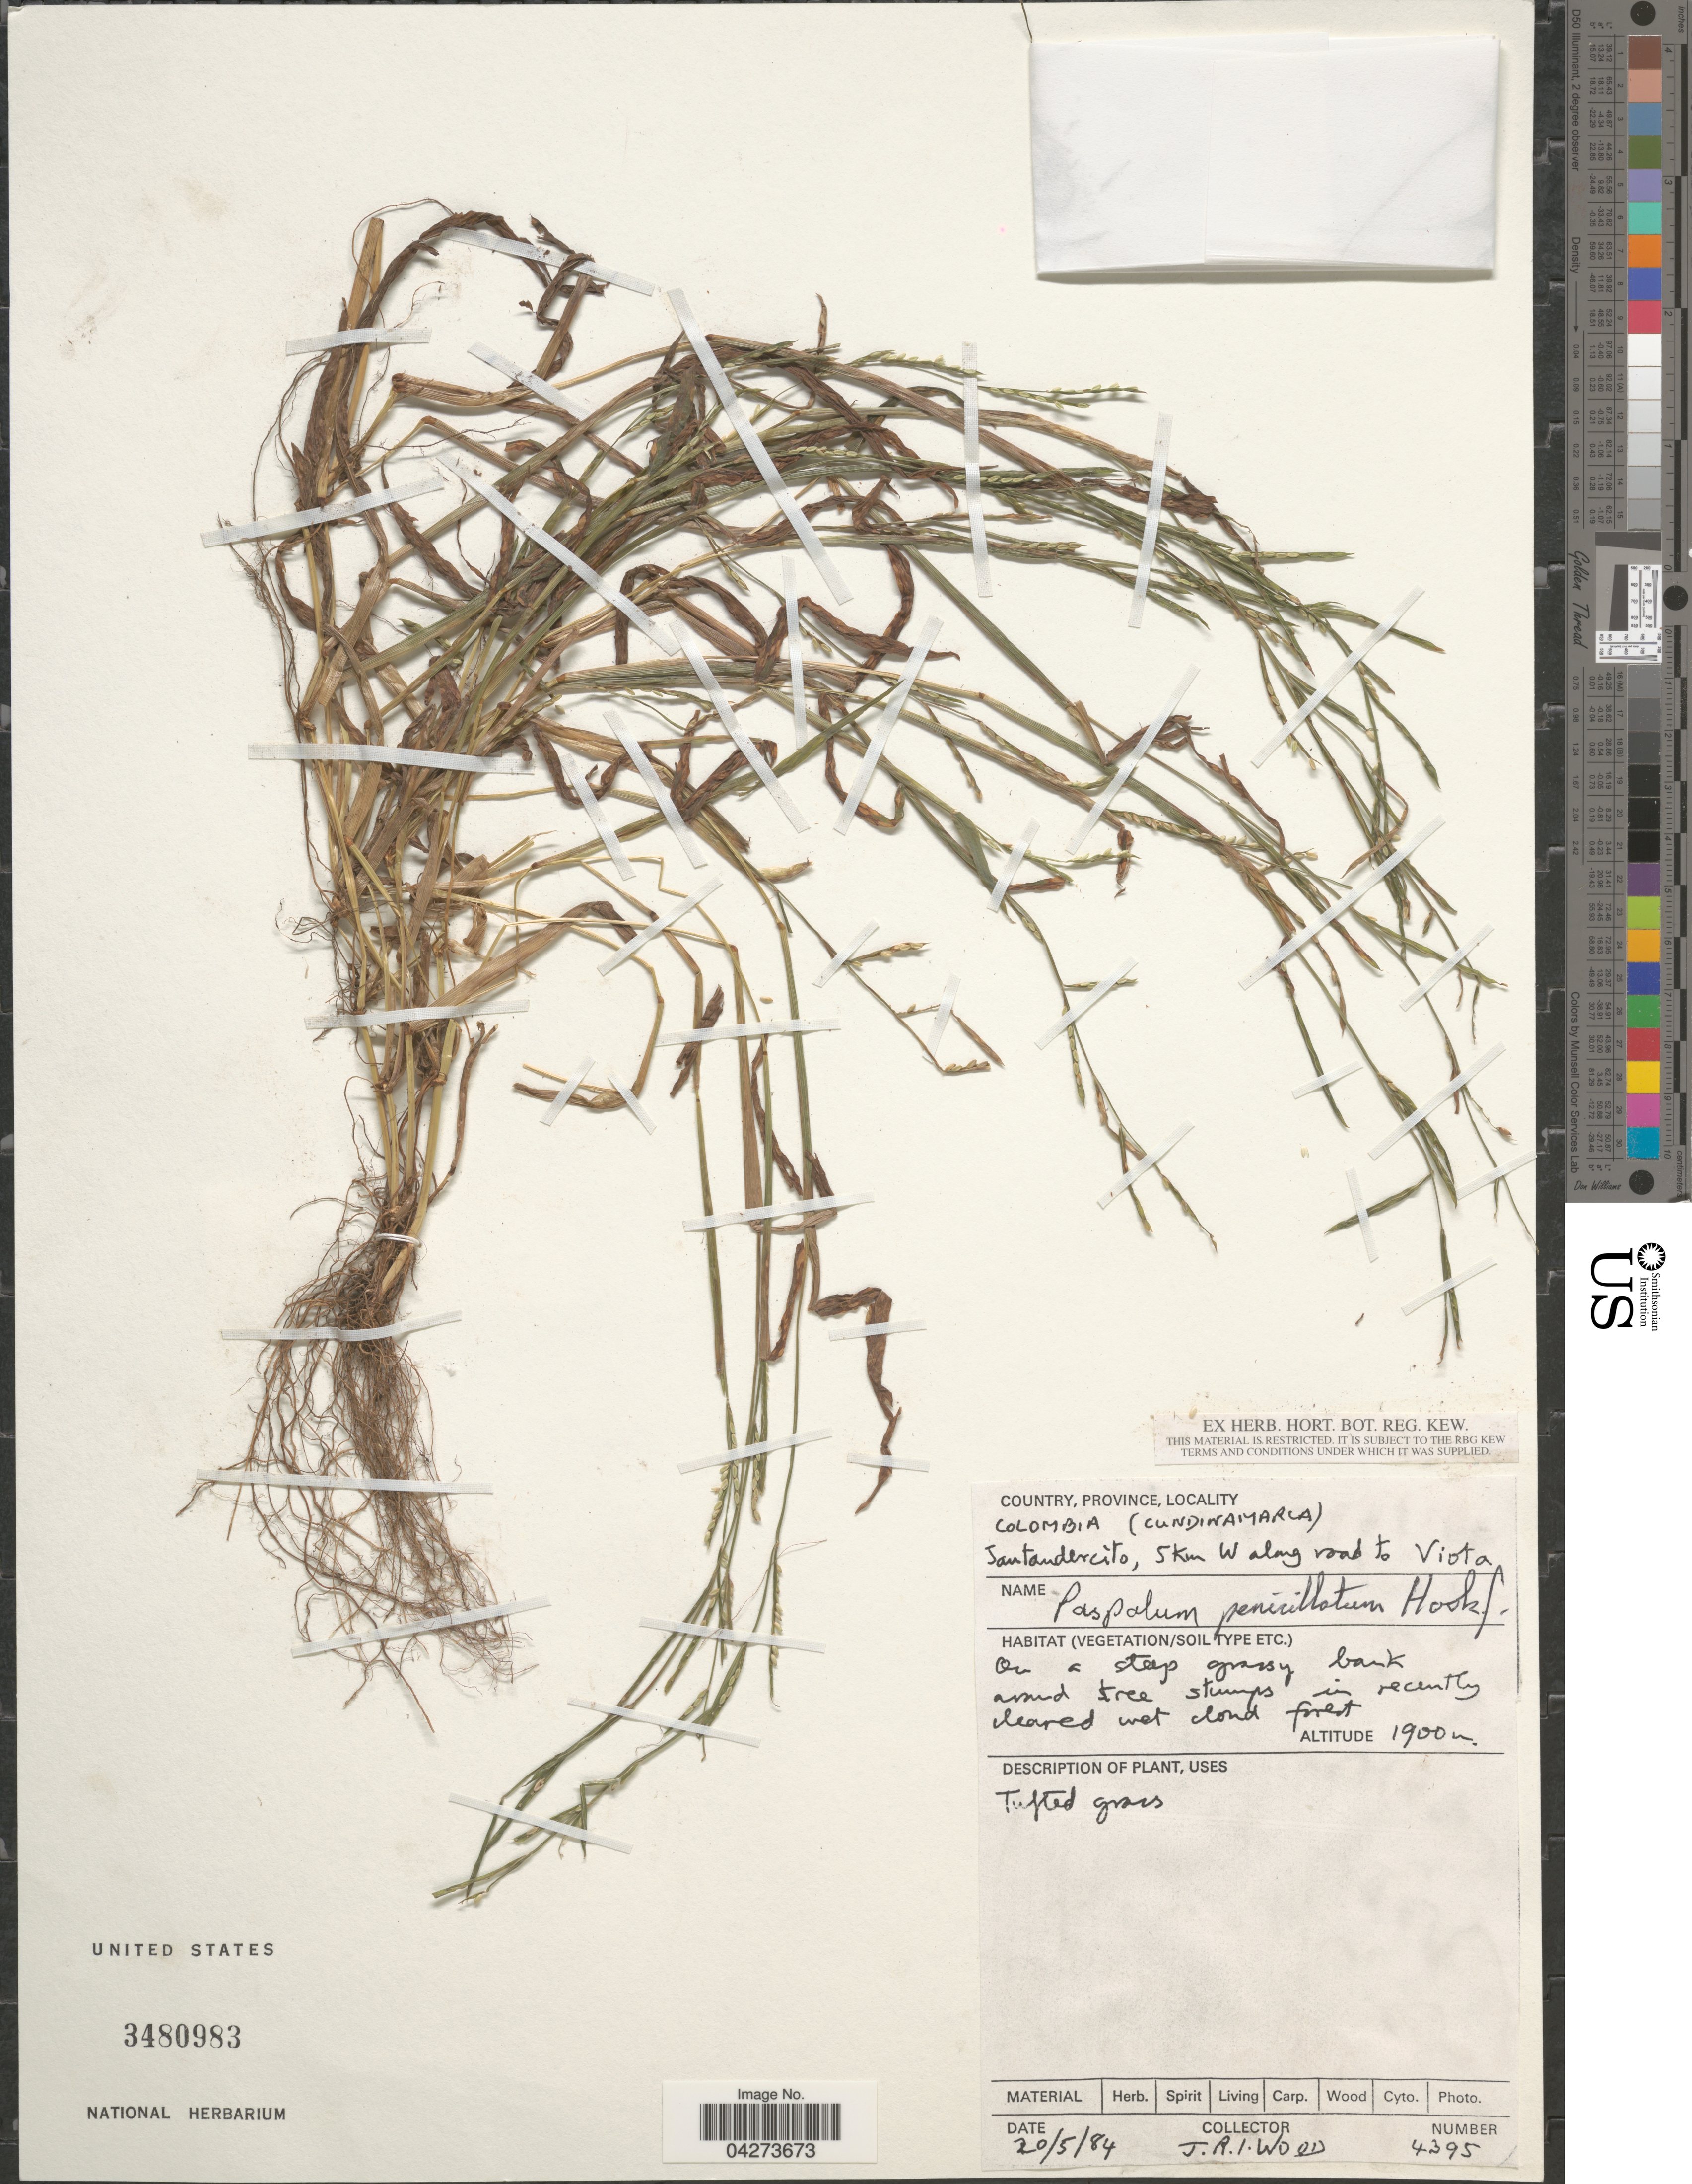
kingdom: Plantae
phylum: Tracheophyta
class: Liliopsida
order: Poales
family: Poaceae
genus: Paspalum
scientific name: Paspalum penicillatum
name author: Hook. f.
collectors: J. R. I. Wood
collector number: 4395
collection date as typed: Transcribed d/m/y: 20/5/84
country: Colombia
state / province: Cundinamarca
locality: Santandercito, 5 km W along road to Viota.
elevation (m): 1900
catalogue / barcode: US 3480983